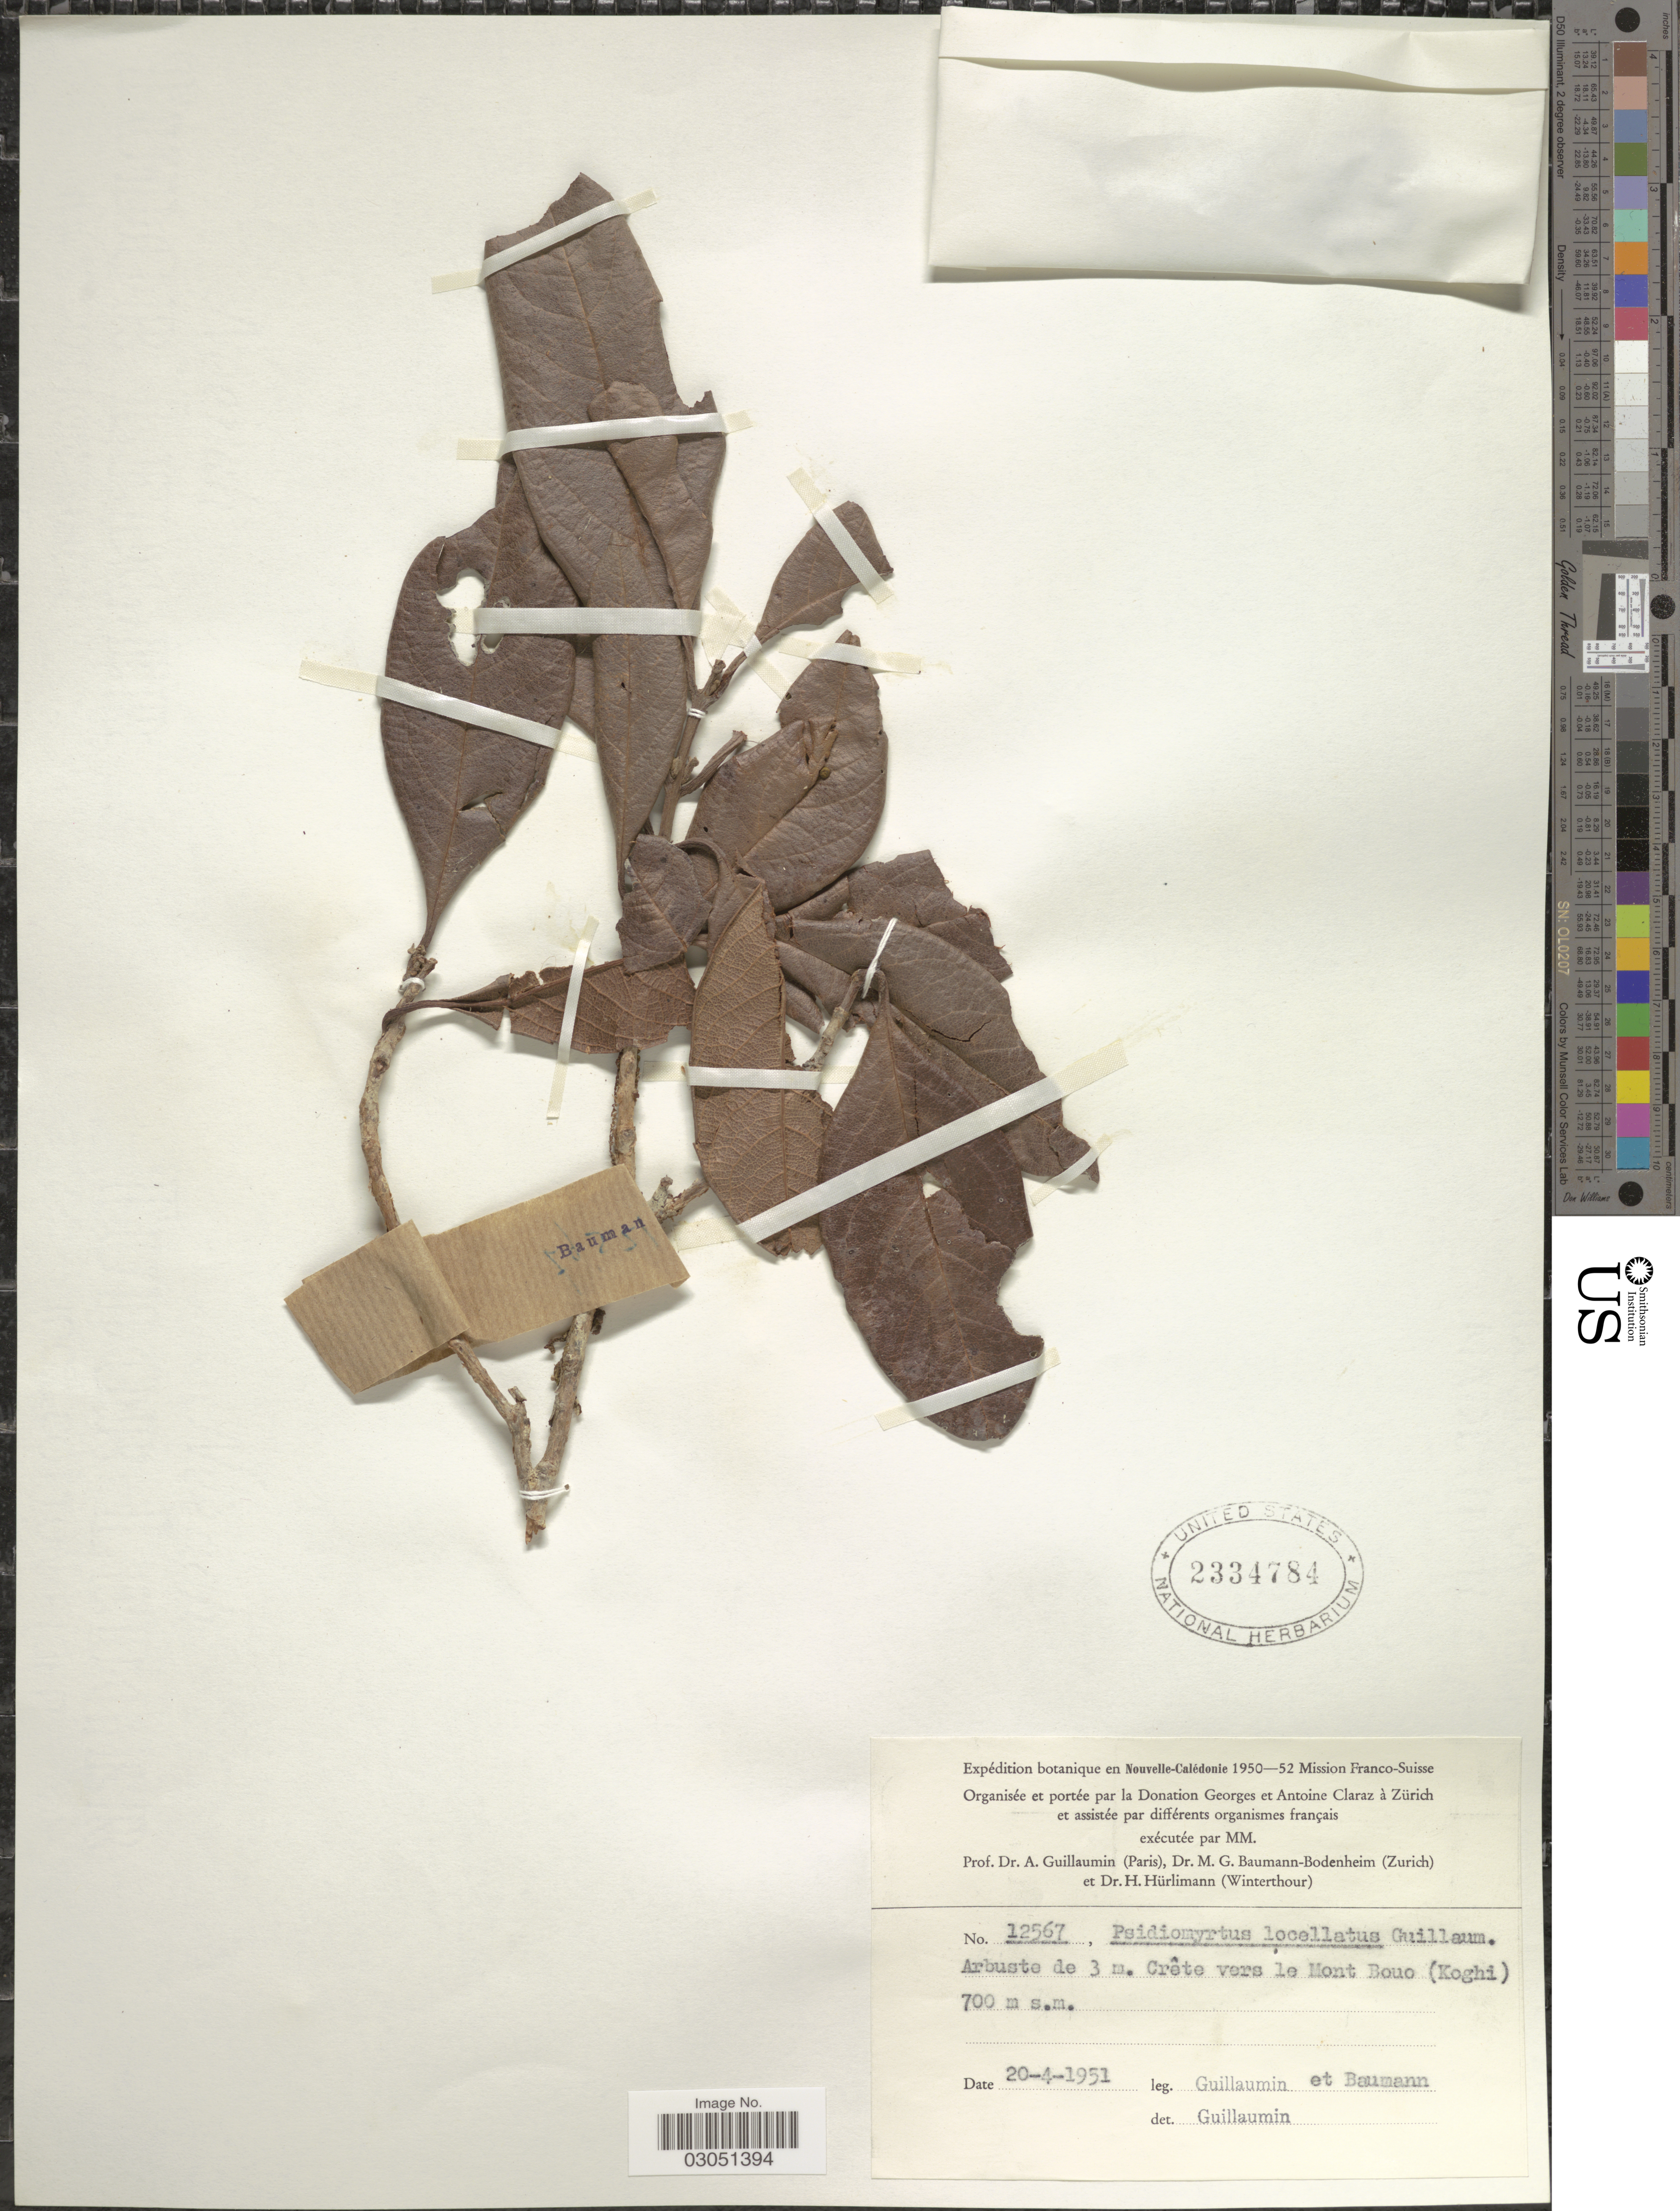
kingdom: Plantae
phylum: Tracheophyta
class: Magnoliopsida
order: Myrtales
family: Myrtaceae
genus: Rhodomyrtus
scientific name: Rhodomyrtus locellata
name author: (Guillaumin) Burret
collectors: A. Guillaumin & M. G. Baumann-Bodenheim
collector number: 12567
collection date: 1951-04-20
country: New Caledonia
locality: Nouvelle-Calédonie, Crête vers le Mont Bouo (Koghi).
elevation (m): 700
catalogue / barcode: US 2334784